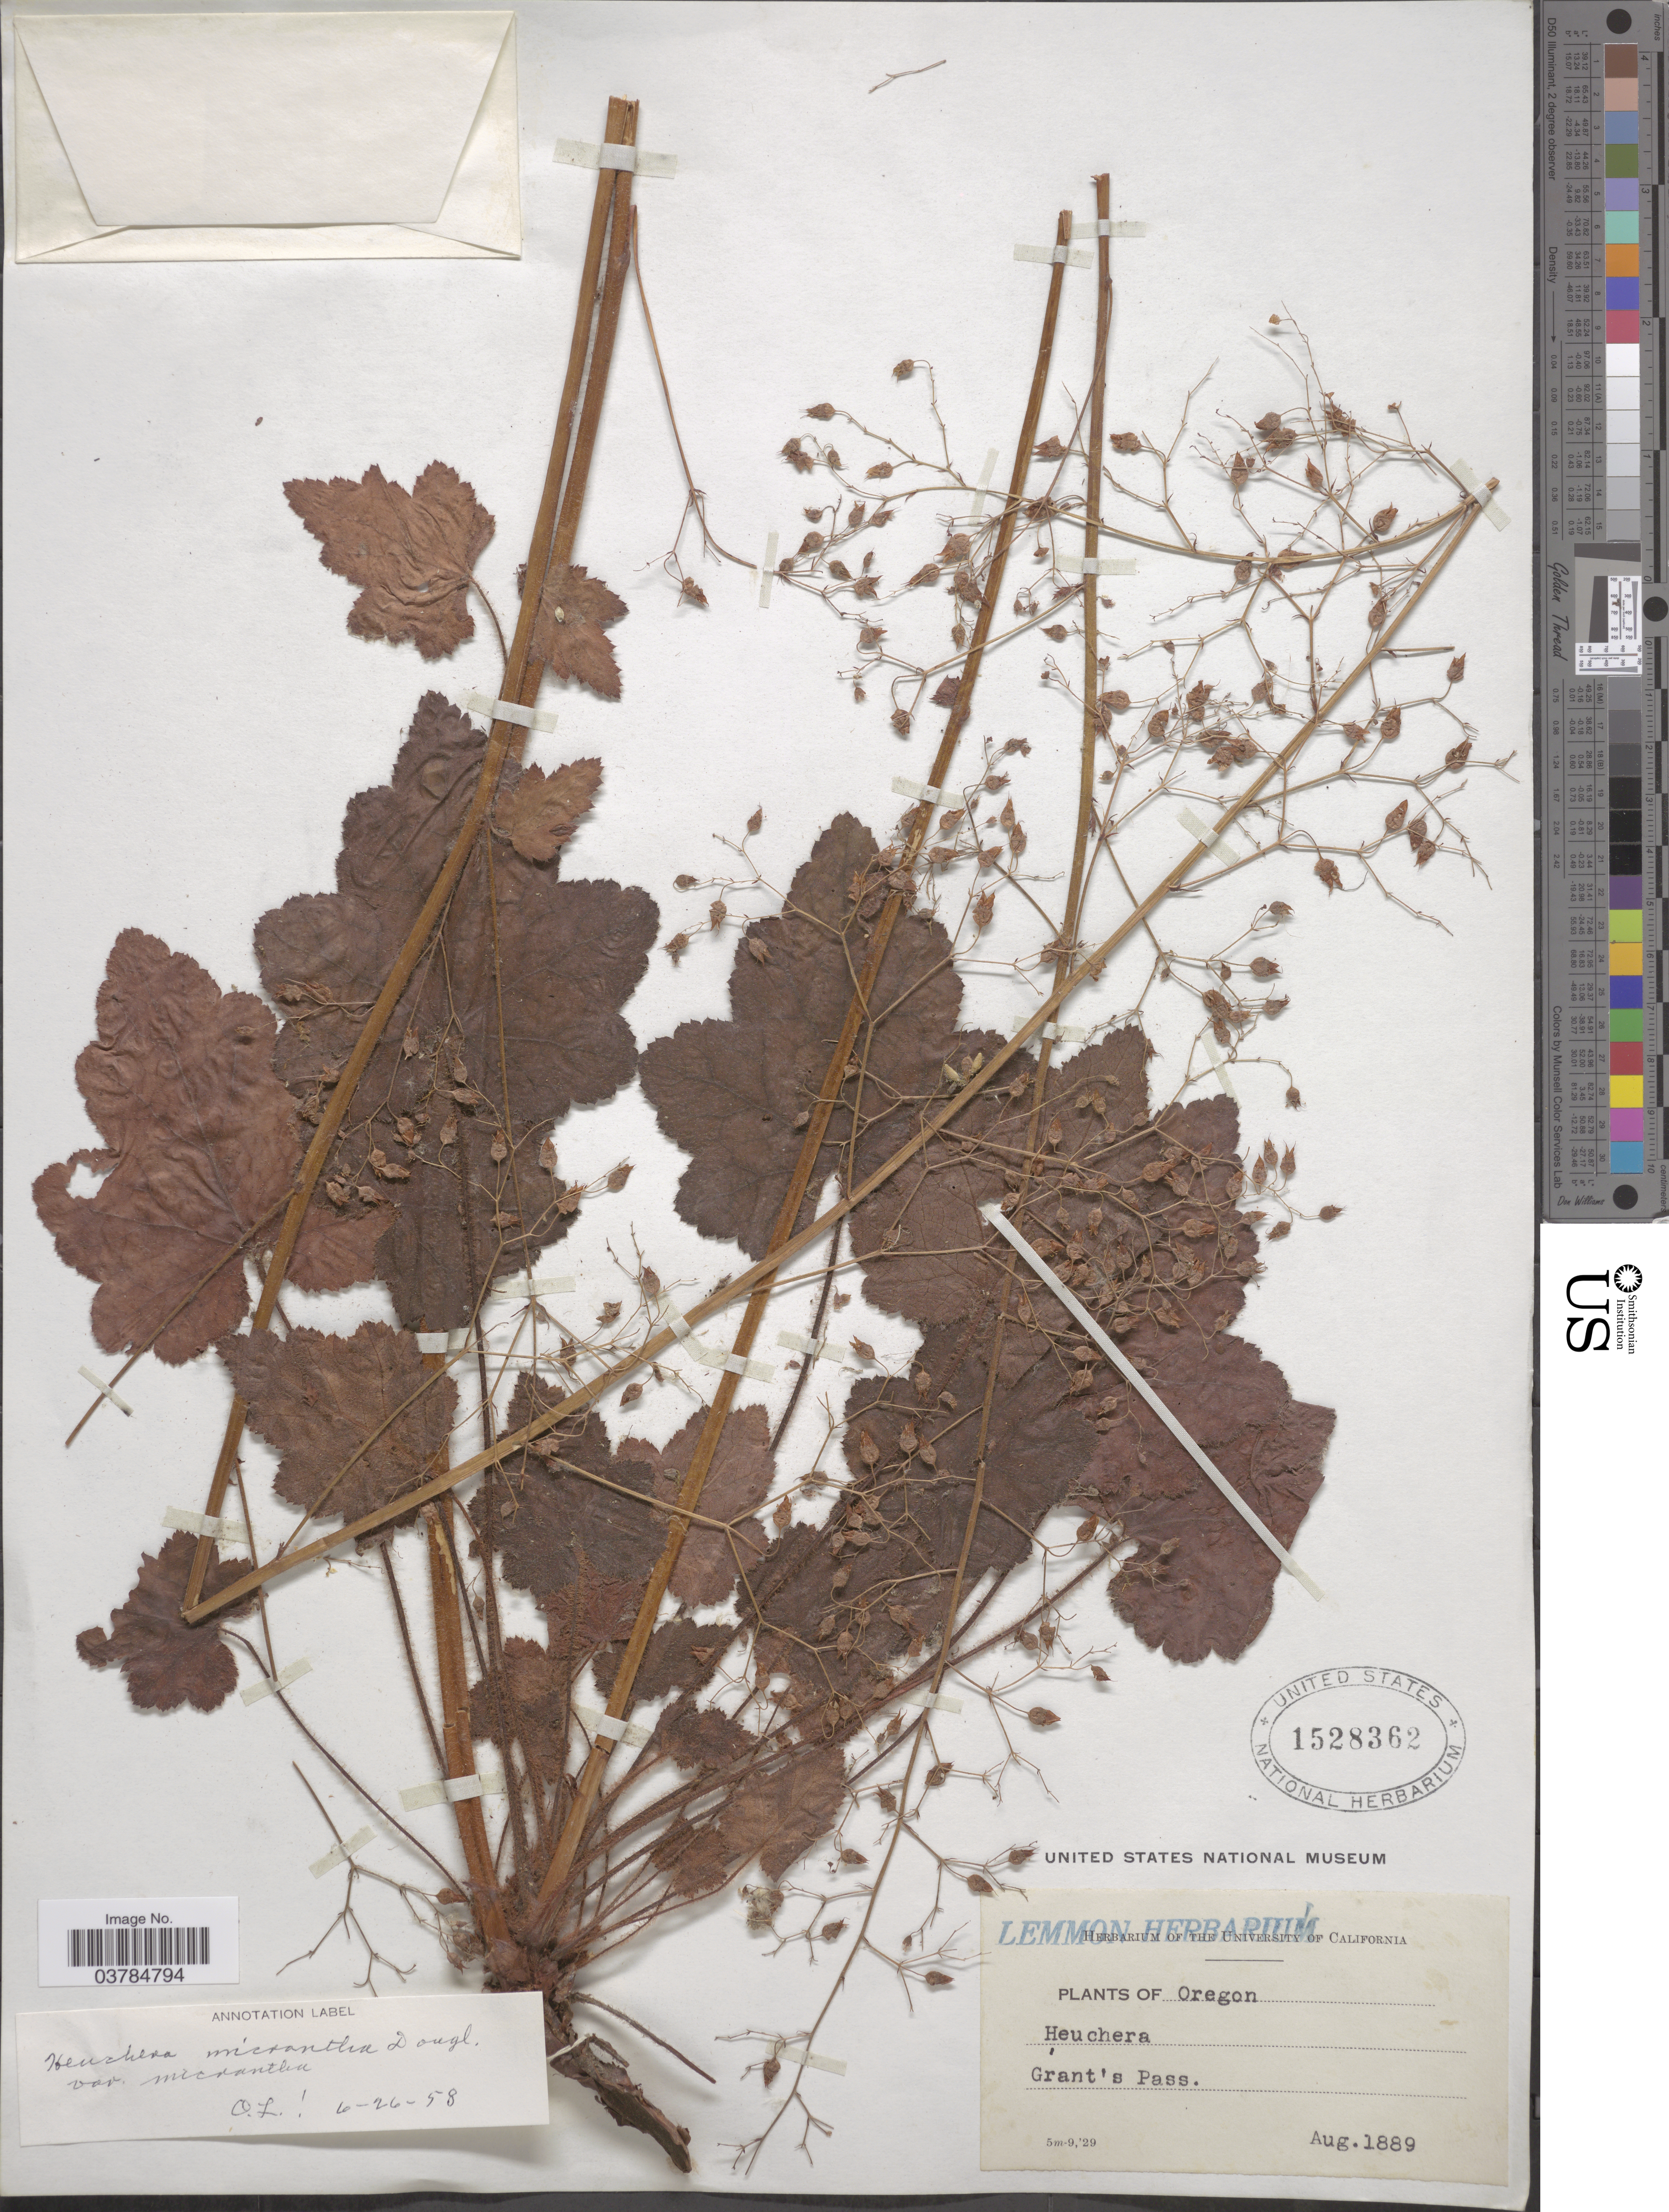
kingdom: Plantae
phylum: Tracheophyta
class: Magnoliopsida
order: Saxifragales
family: Saxifragaceae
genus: Heuchera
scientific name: Heuchera micrantha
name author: Douglas ex Lindl.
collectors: ex herb. Lemmon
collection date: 1889-08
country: United States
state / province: Oregon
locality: Grant's Pass.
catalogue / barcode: US 1528362